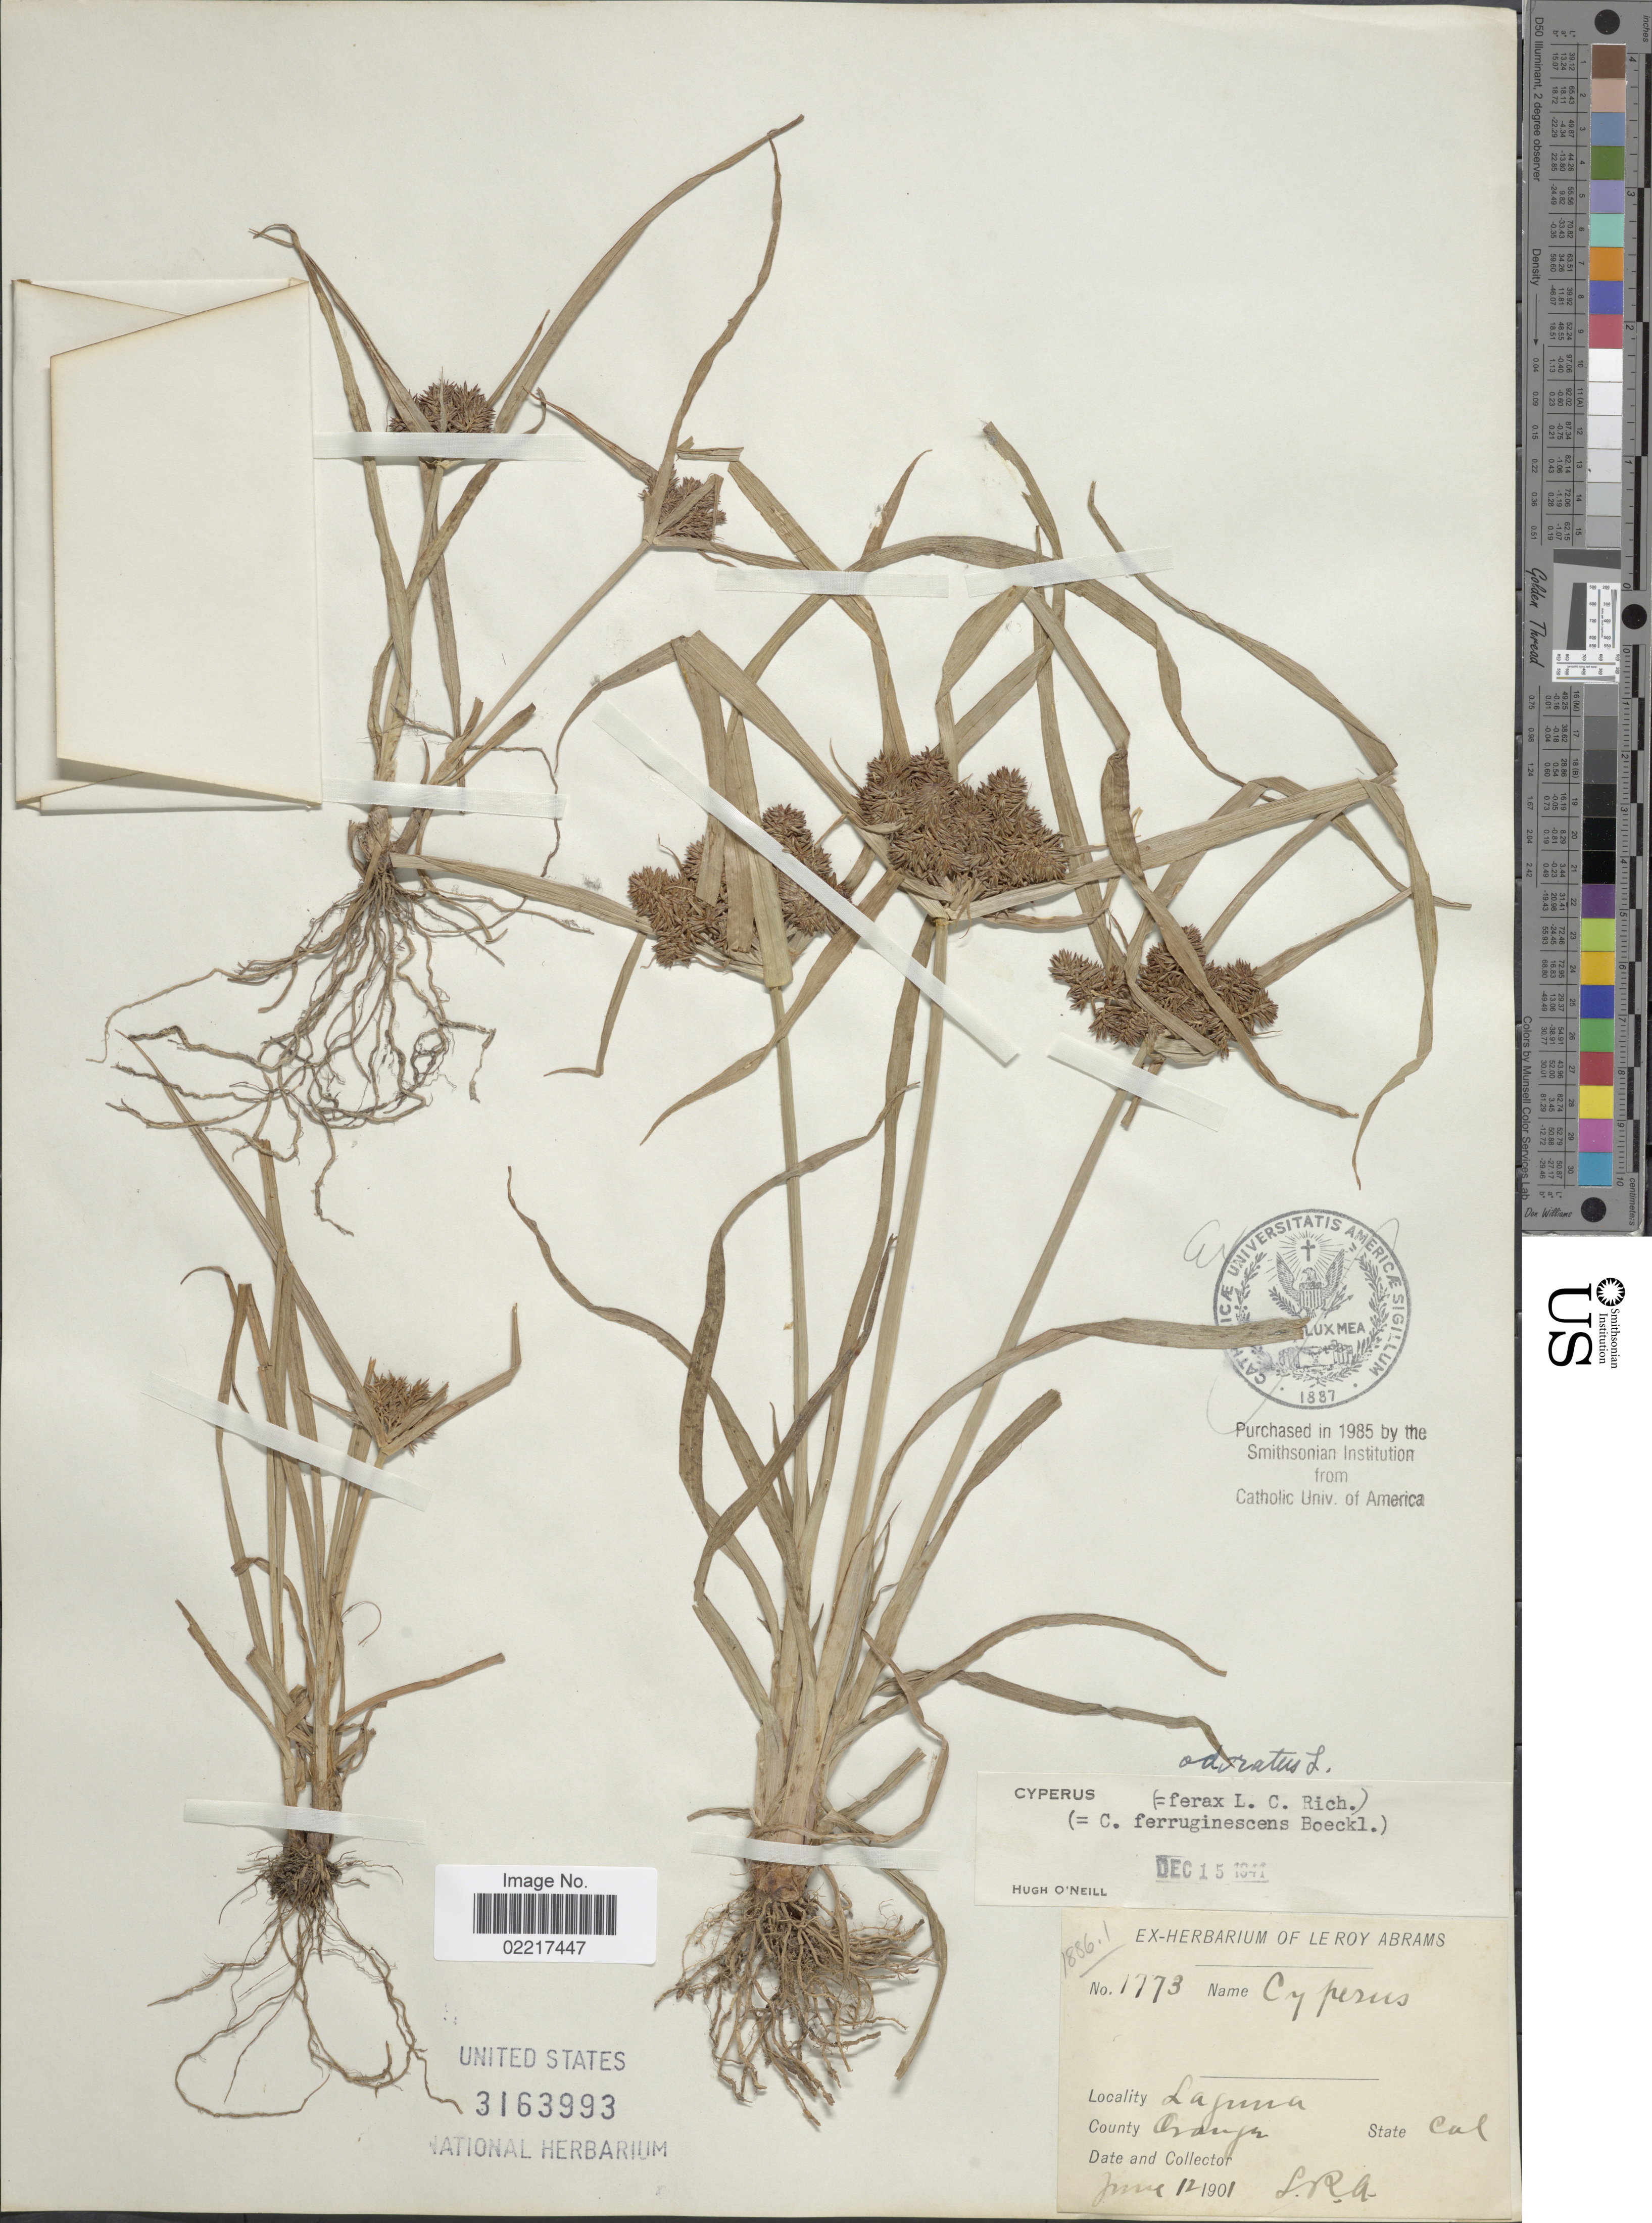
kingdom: Plantae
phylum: Tracheophyta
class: Liliopsida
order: Poales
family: Cyperaceae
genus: Cyperus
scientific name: Cyperus odoratus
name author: L.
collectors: L. Abrams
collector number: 1773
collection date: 1901-06-12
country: United States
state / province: California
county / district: Orange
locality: Laguna, County Orange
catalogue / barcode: US 3163993